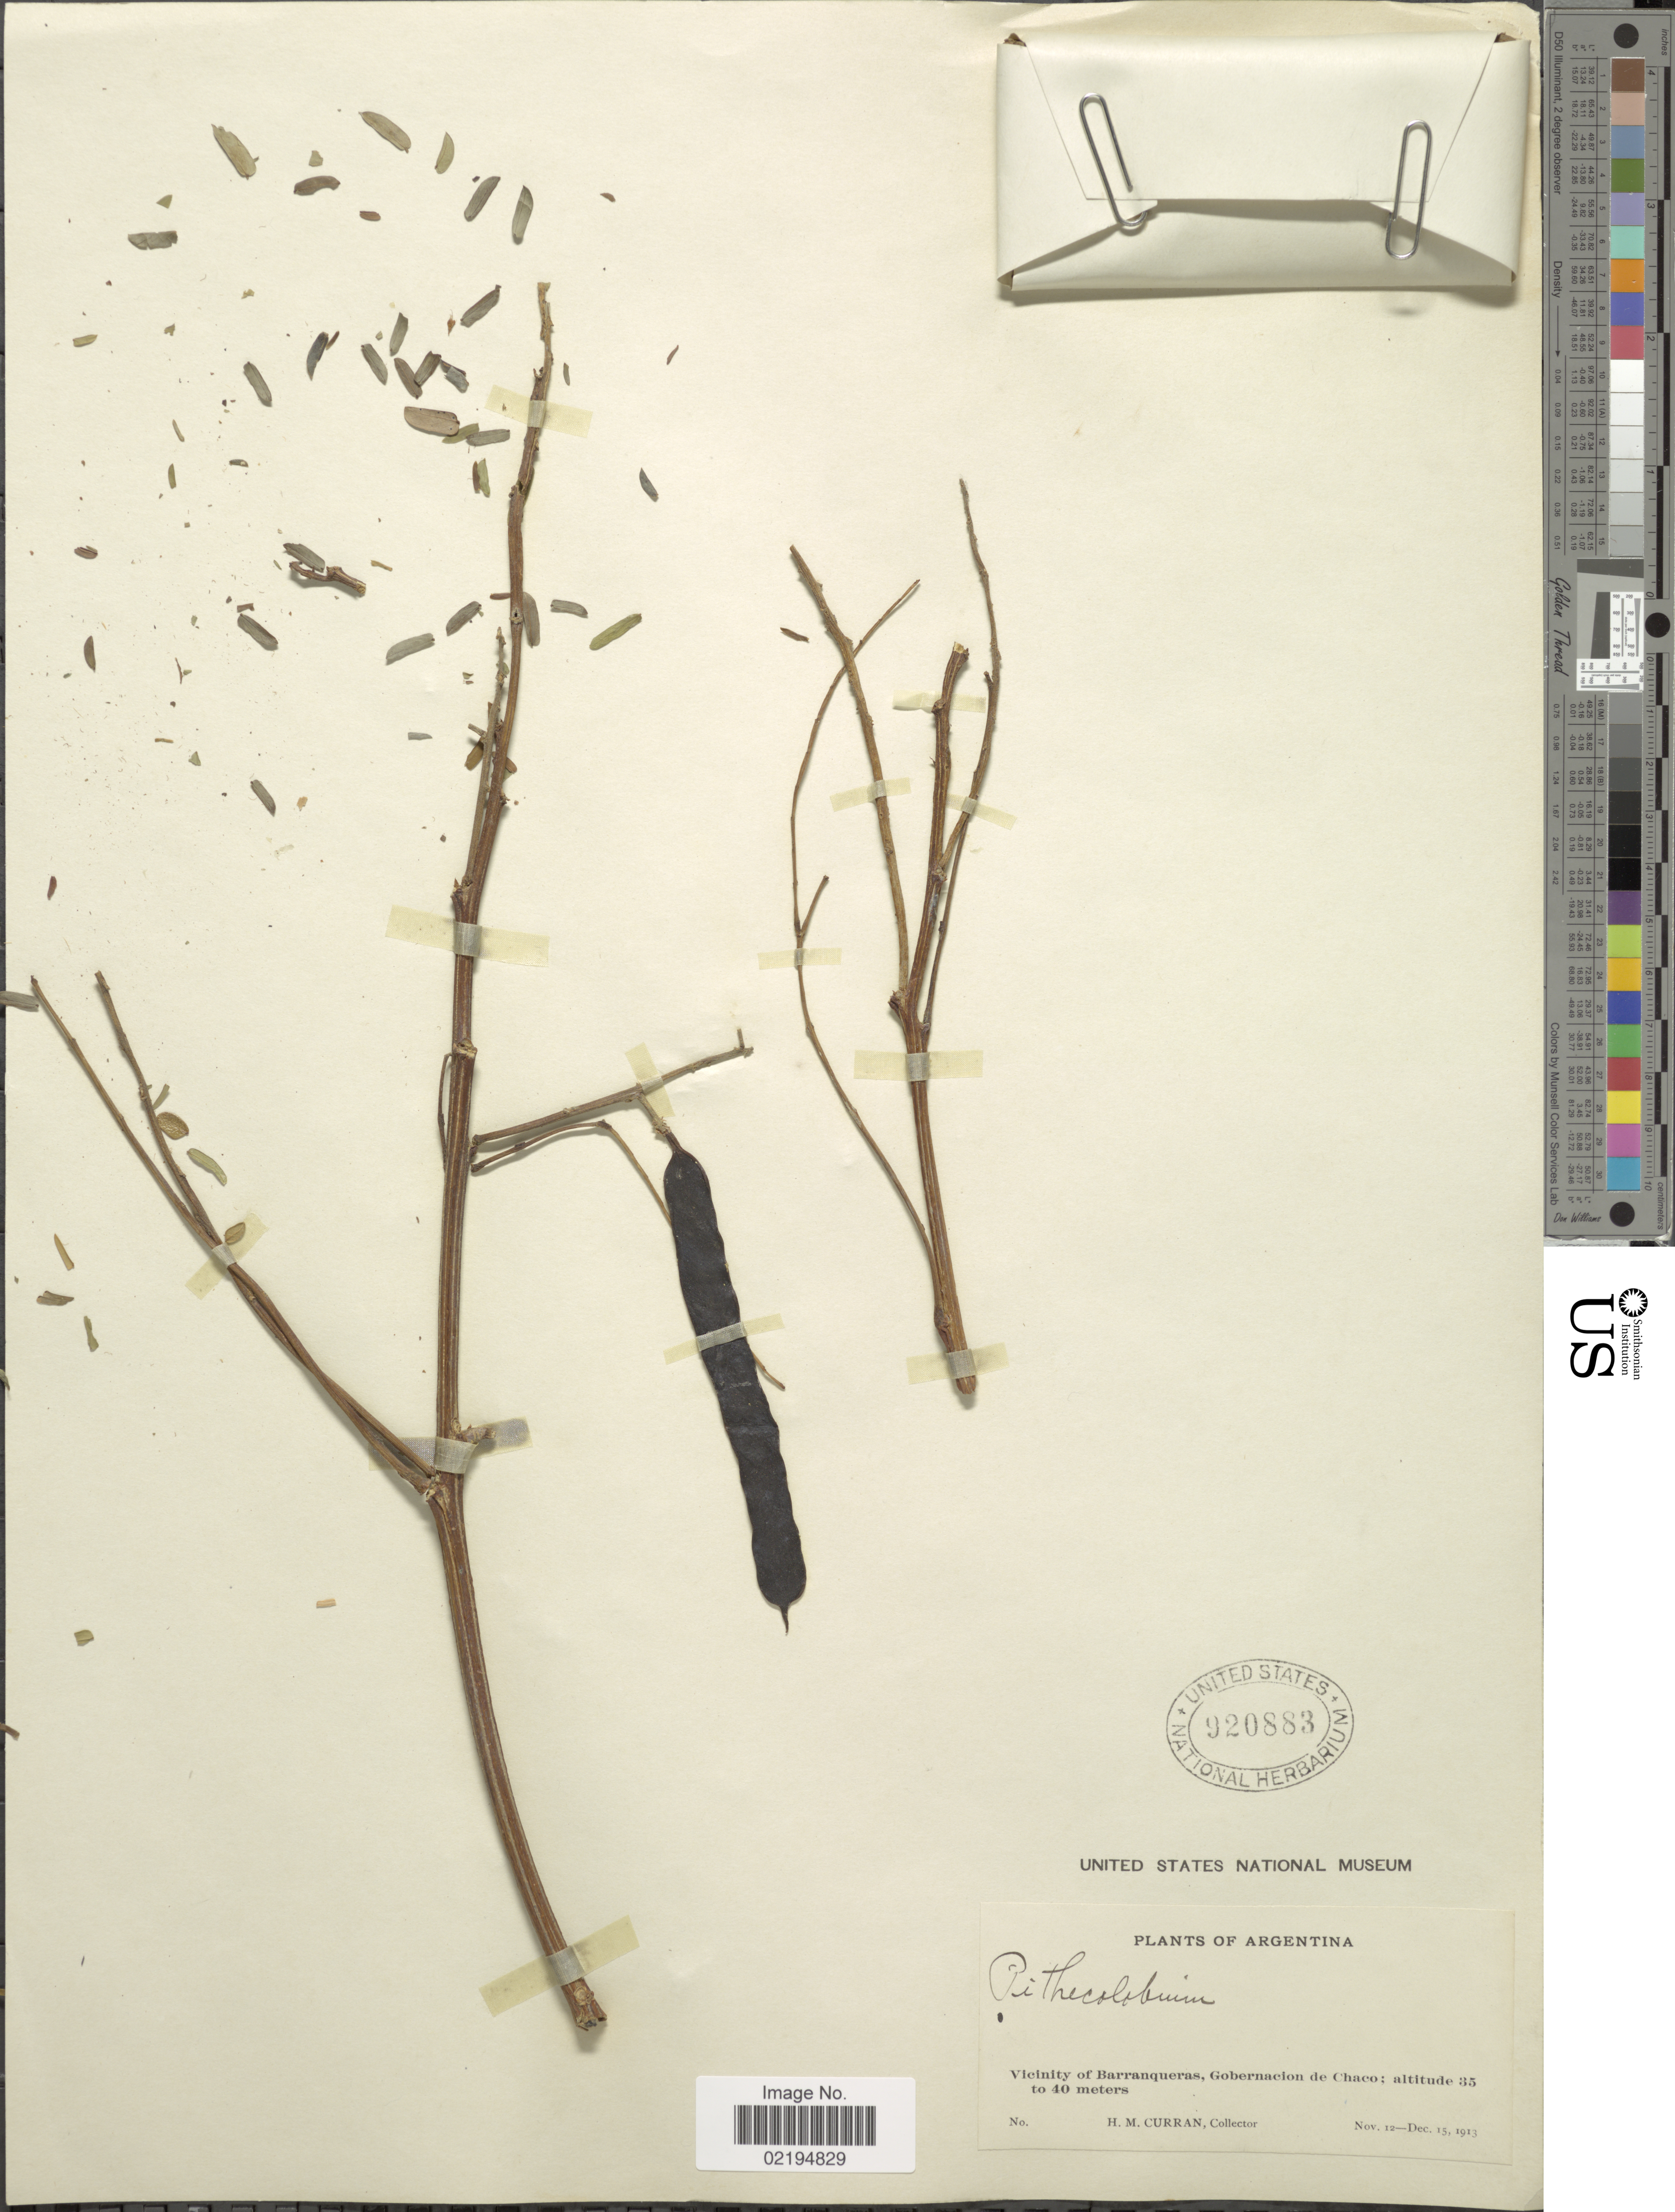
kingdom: Plantae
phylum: Tracheophyta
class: Magnoliopsida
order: Fabales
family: Fabaceae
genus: Albizia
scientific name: Albizia sp.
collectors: H. M. Curran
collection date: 1913-11-12/1913-12-15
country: Argentina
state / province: Chaco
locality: Vicinity of Barranqueras, Gobernacion de Chaco.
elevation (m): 35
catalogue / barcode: US 920883